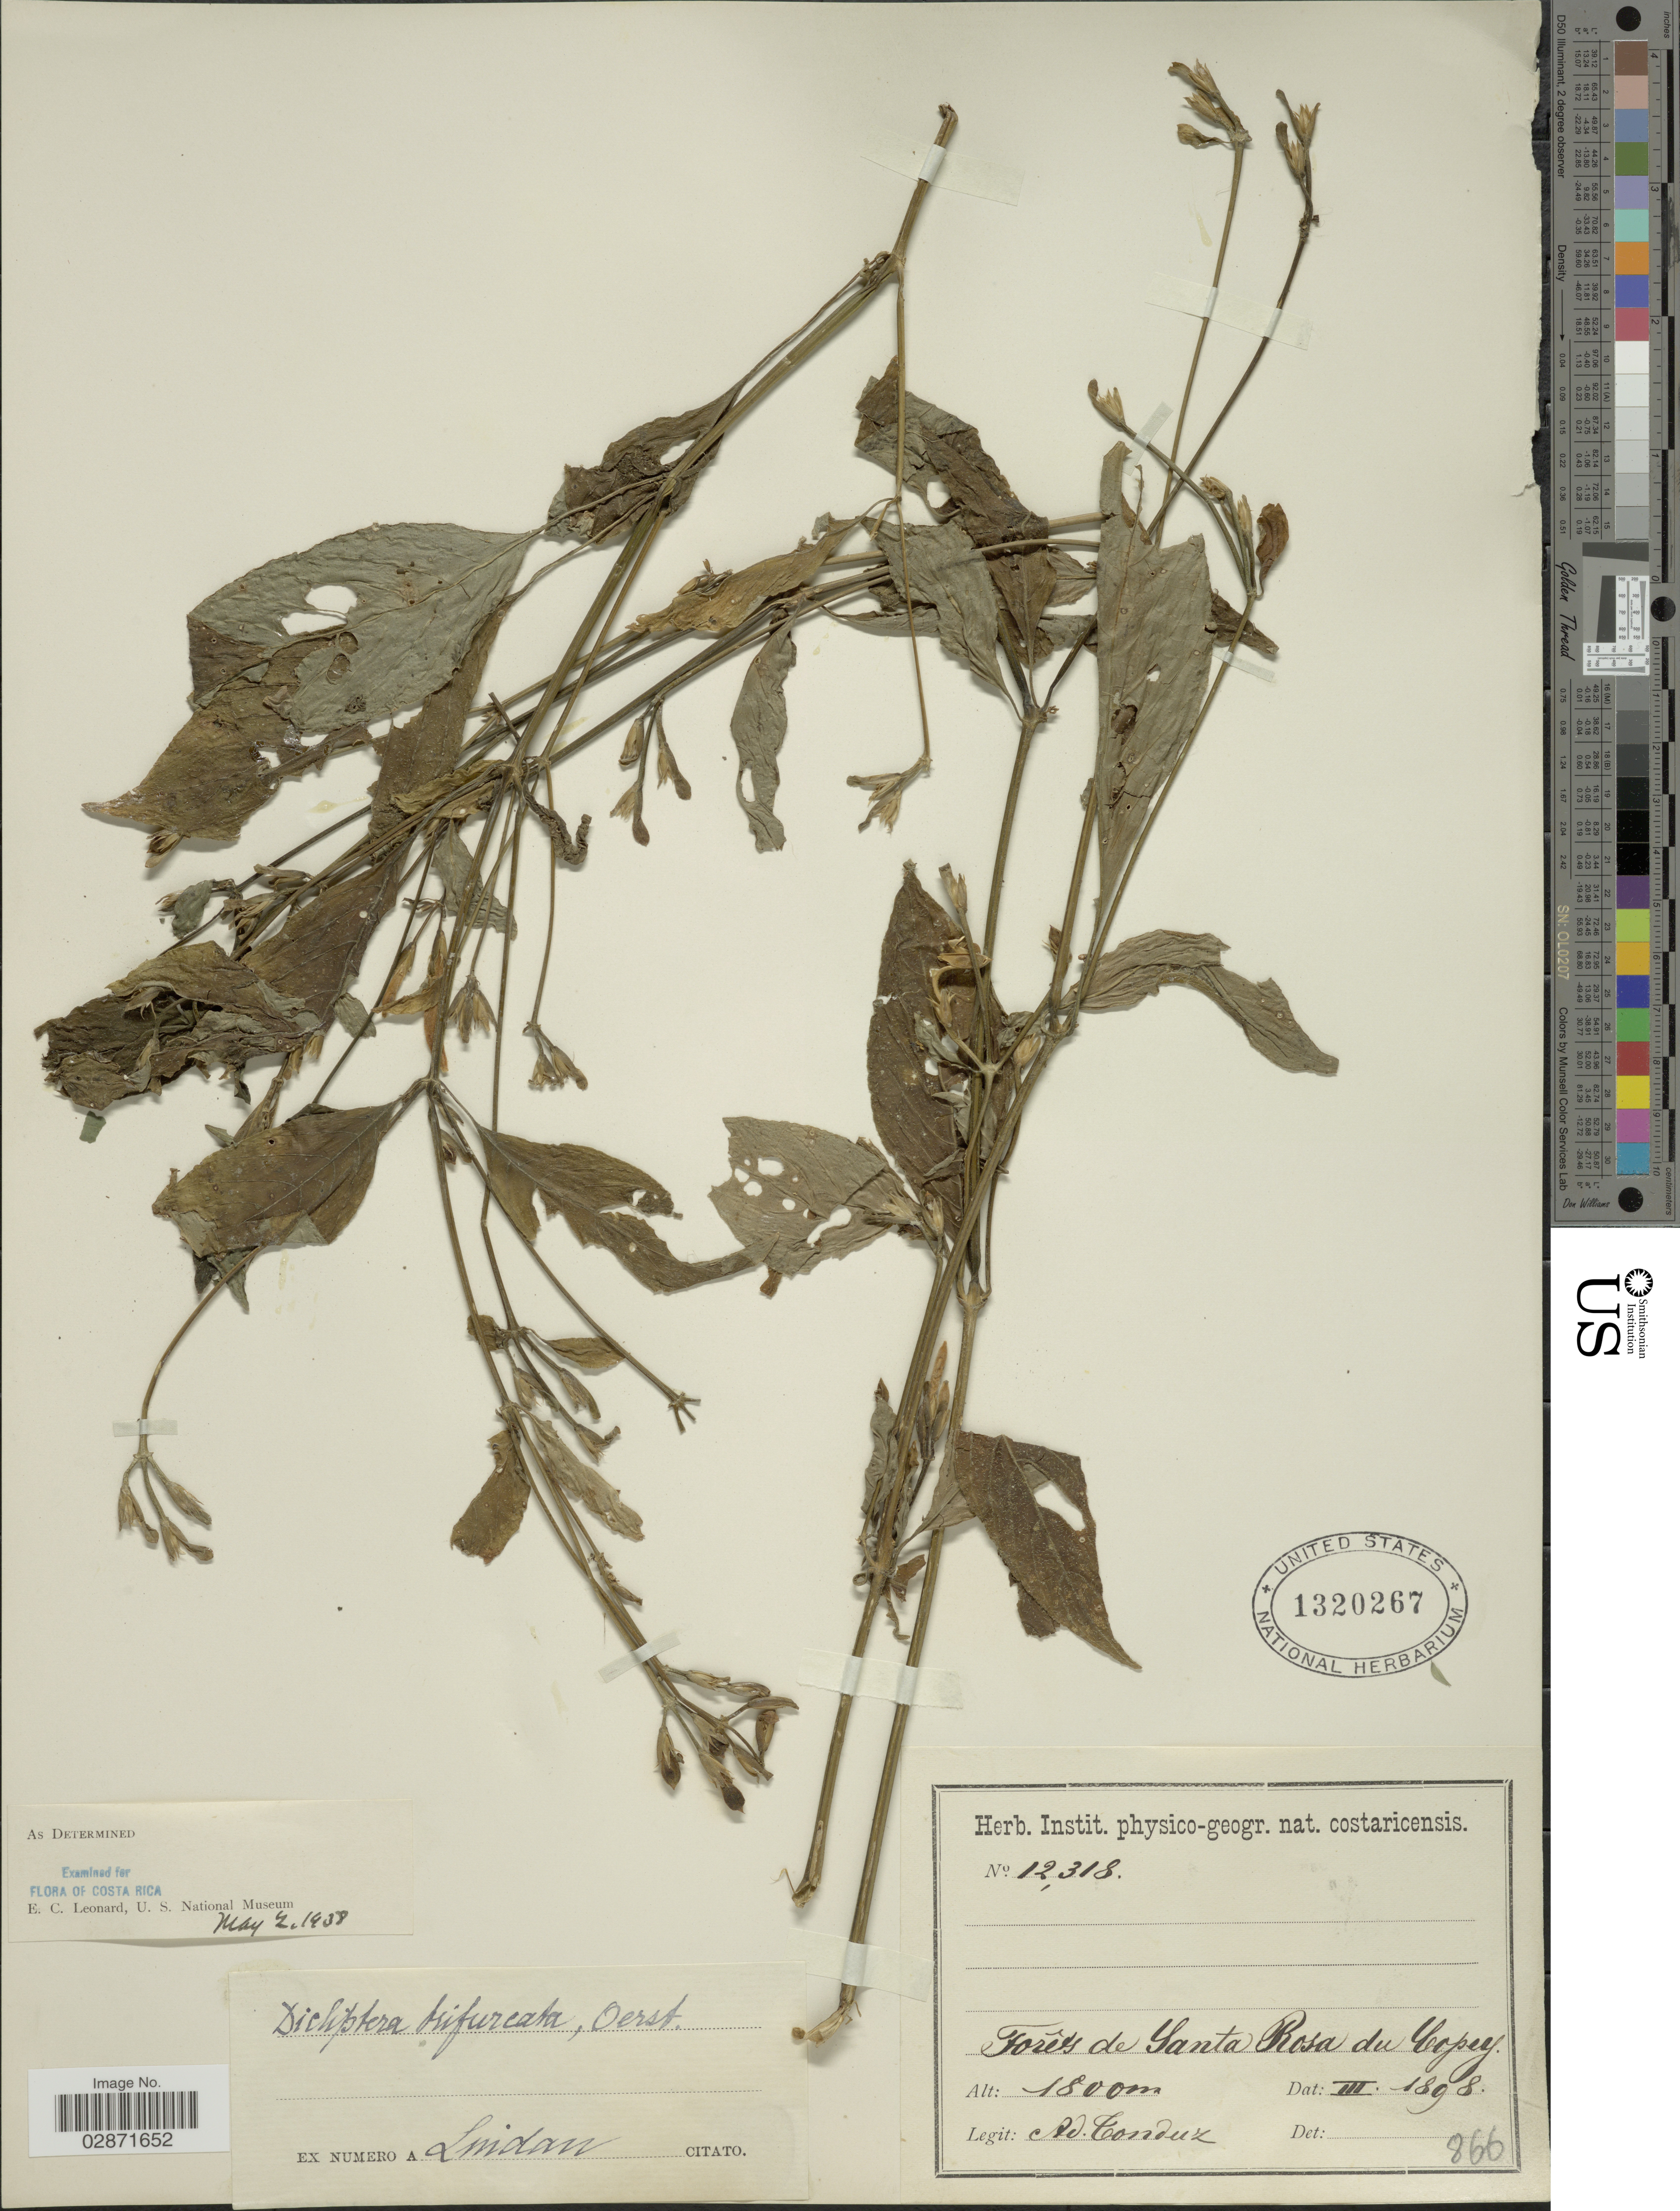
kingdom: Plantae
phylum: Tracheophyta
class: Magnoliopsida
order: Lamiales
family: Acanthaceae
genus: Dicliptera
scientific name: Dicliptera trifurca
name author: Oerst.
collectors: A. Tonduz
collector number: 12318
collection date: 1898-03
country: Costa Rica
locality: Forêts de Santa Rosa du Copey.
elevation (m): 1800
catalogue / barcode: US 1320267